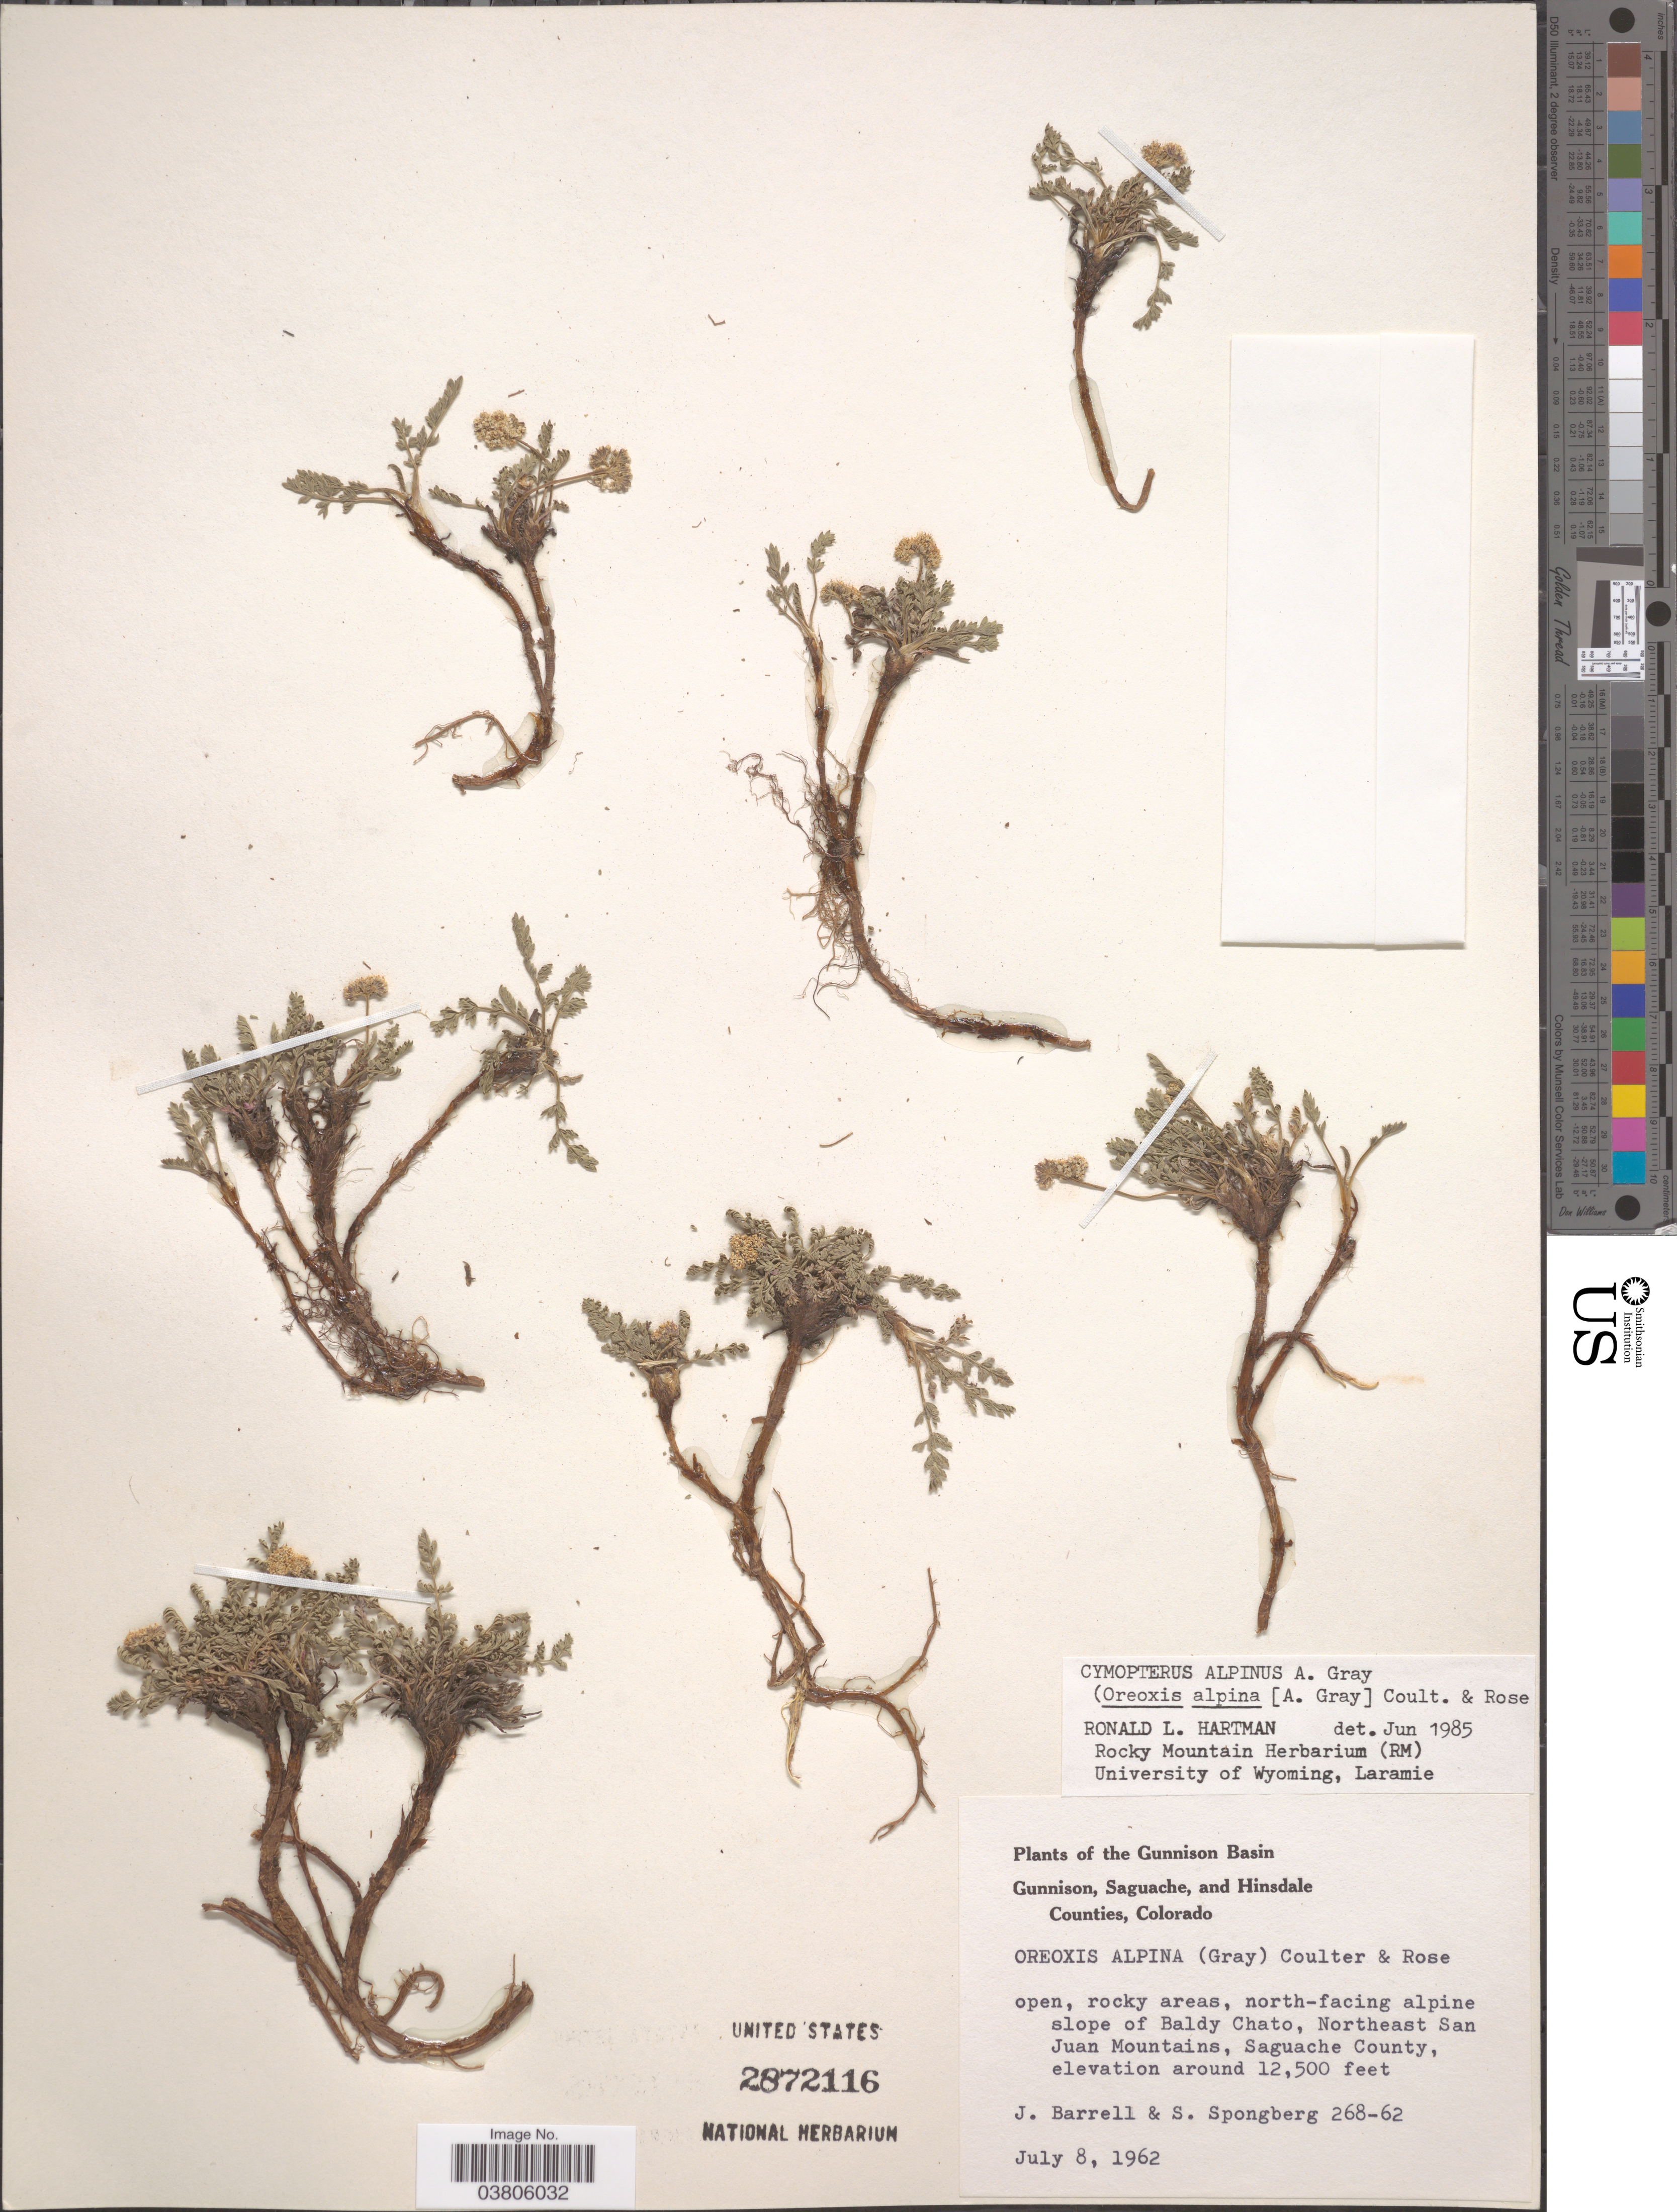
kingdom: Plantae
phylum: Tracheophyta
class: Magnoliopsida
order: Apiales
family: Apiaceae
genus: Cymopterus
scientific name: Cymopterus alpinus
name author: A. Gray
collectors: J. Barrell & S. A.Spongberg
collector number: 268-62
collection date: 1962-07-08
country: United States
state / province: Colorado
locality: The Gunnison Basin. North-facing alpine slope of Baldy Chato, Northeast San Juan Mountains, Saguache County.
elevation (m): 3810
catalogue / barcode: US 2872116